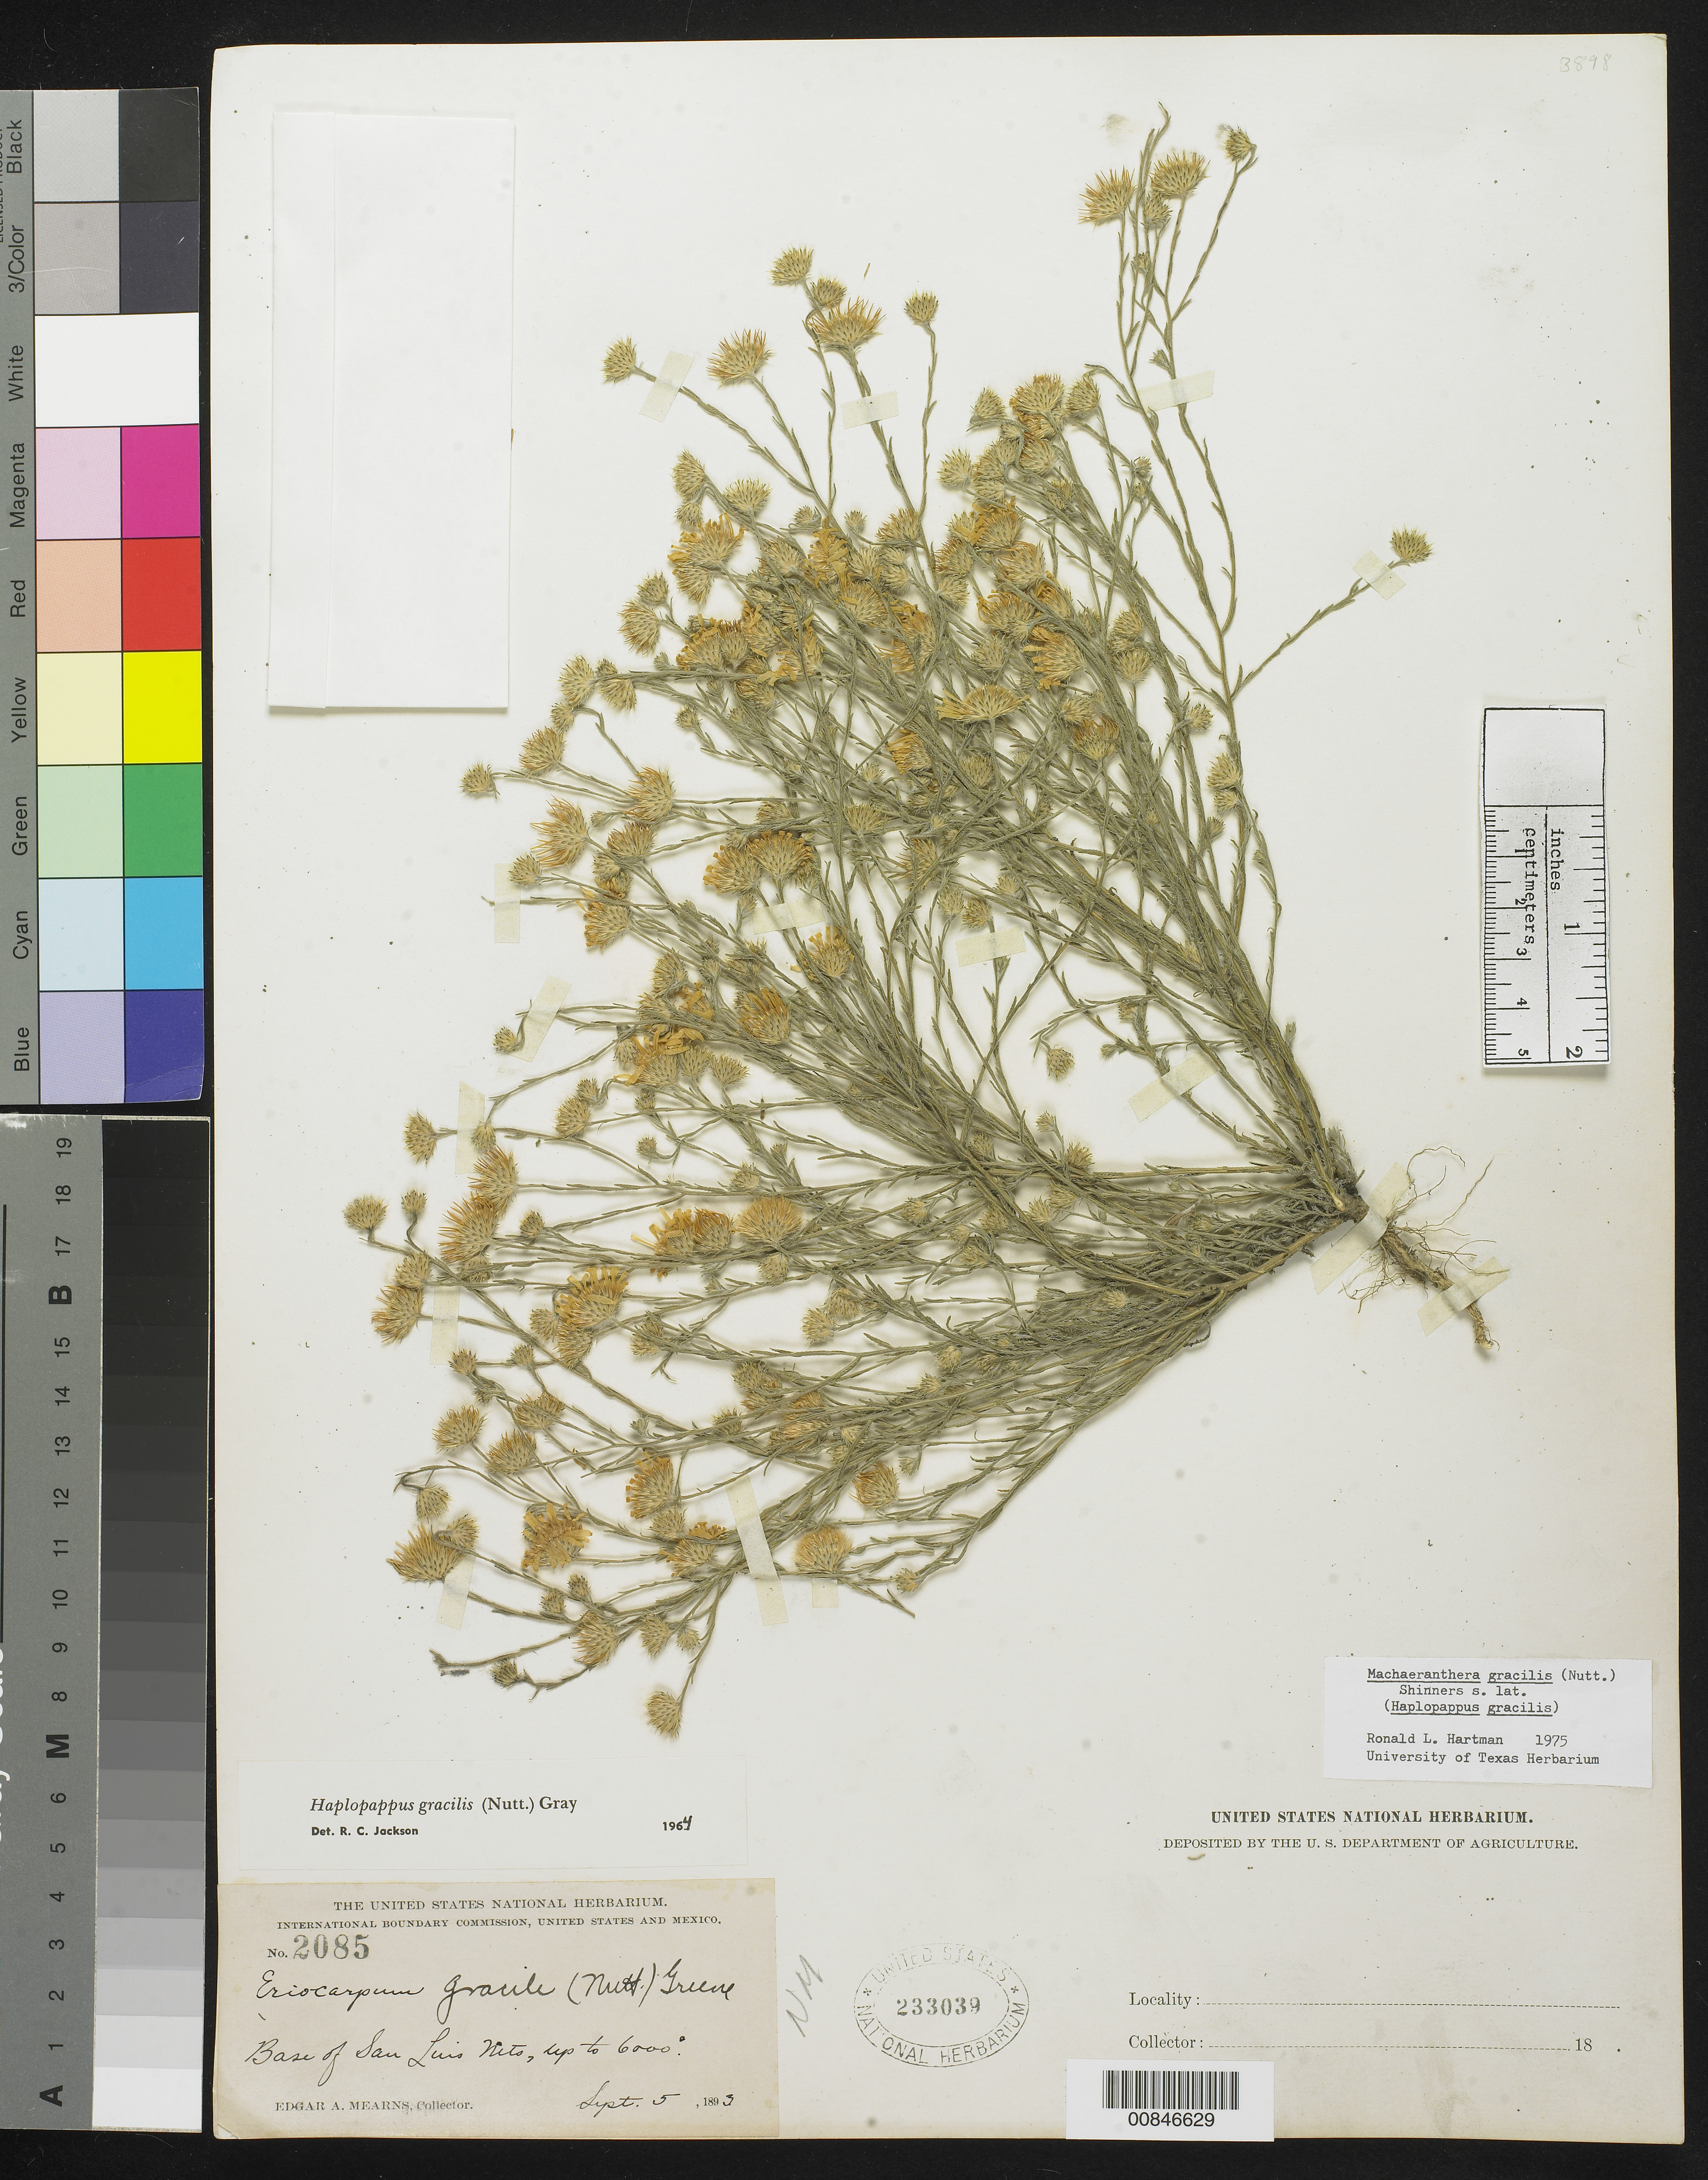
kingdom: Plantae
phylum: Tracheophyta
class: Magnoliopsida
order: Asterales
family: Asteraceae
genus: Machaeranthera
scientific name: Machaeranthera gracilis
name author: (Nutt.) Shinners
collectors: E. A. Mearns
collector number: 2085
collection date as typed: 05 Sep 1893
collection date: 1893-09-05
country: United States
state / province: New Mexico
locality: Base of San Luis Mts.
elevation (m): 1829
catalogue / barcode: US 233039